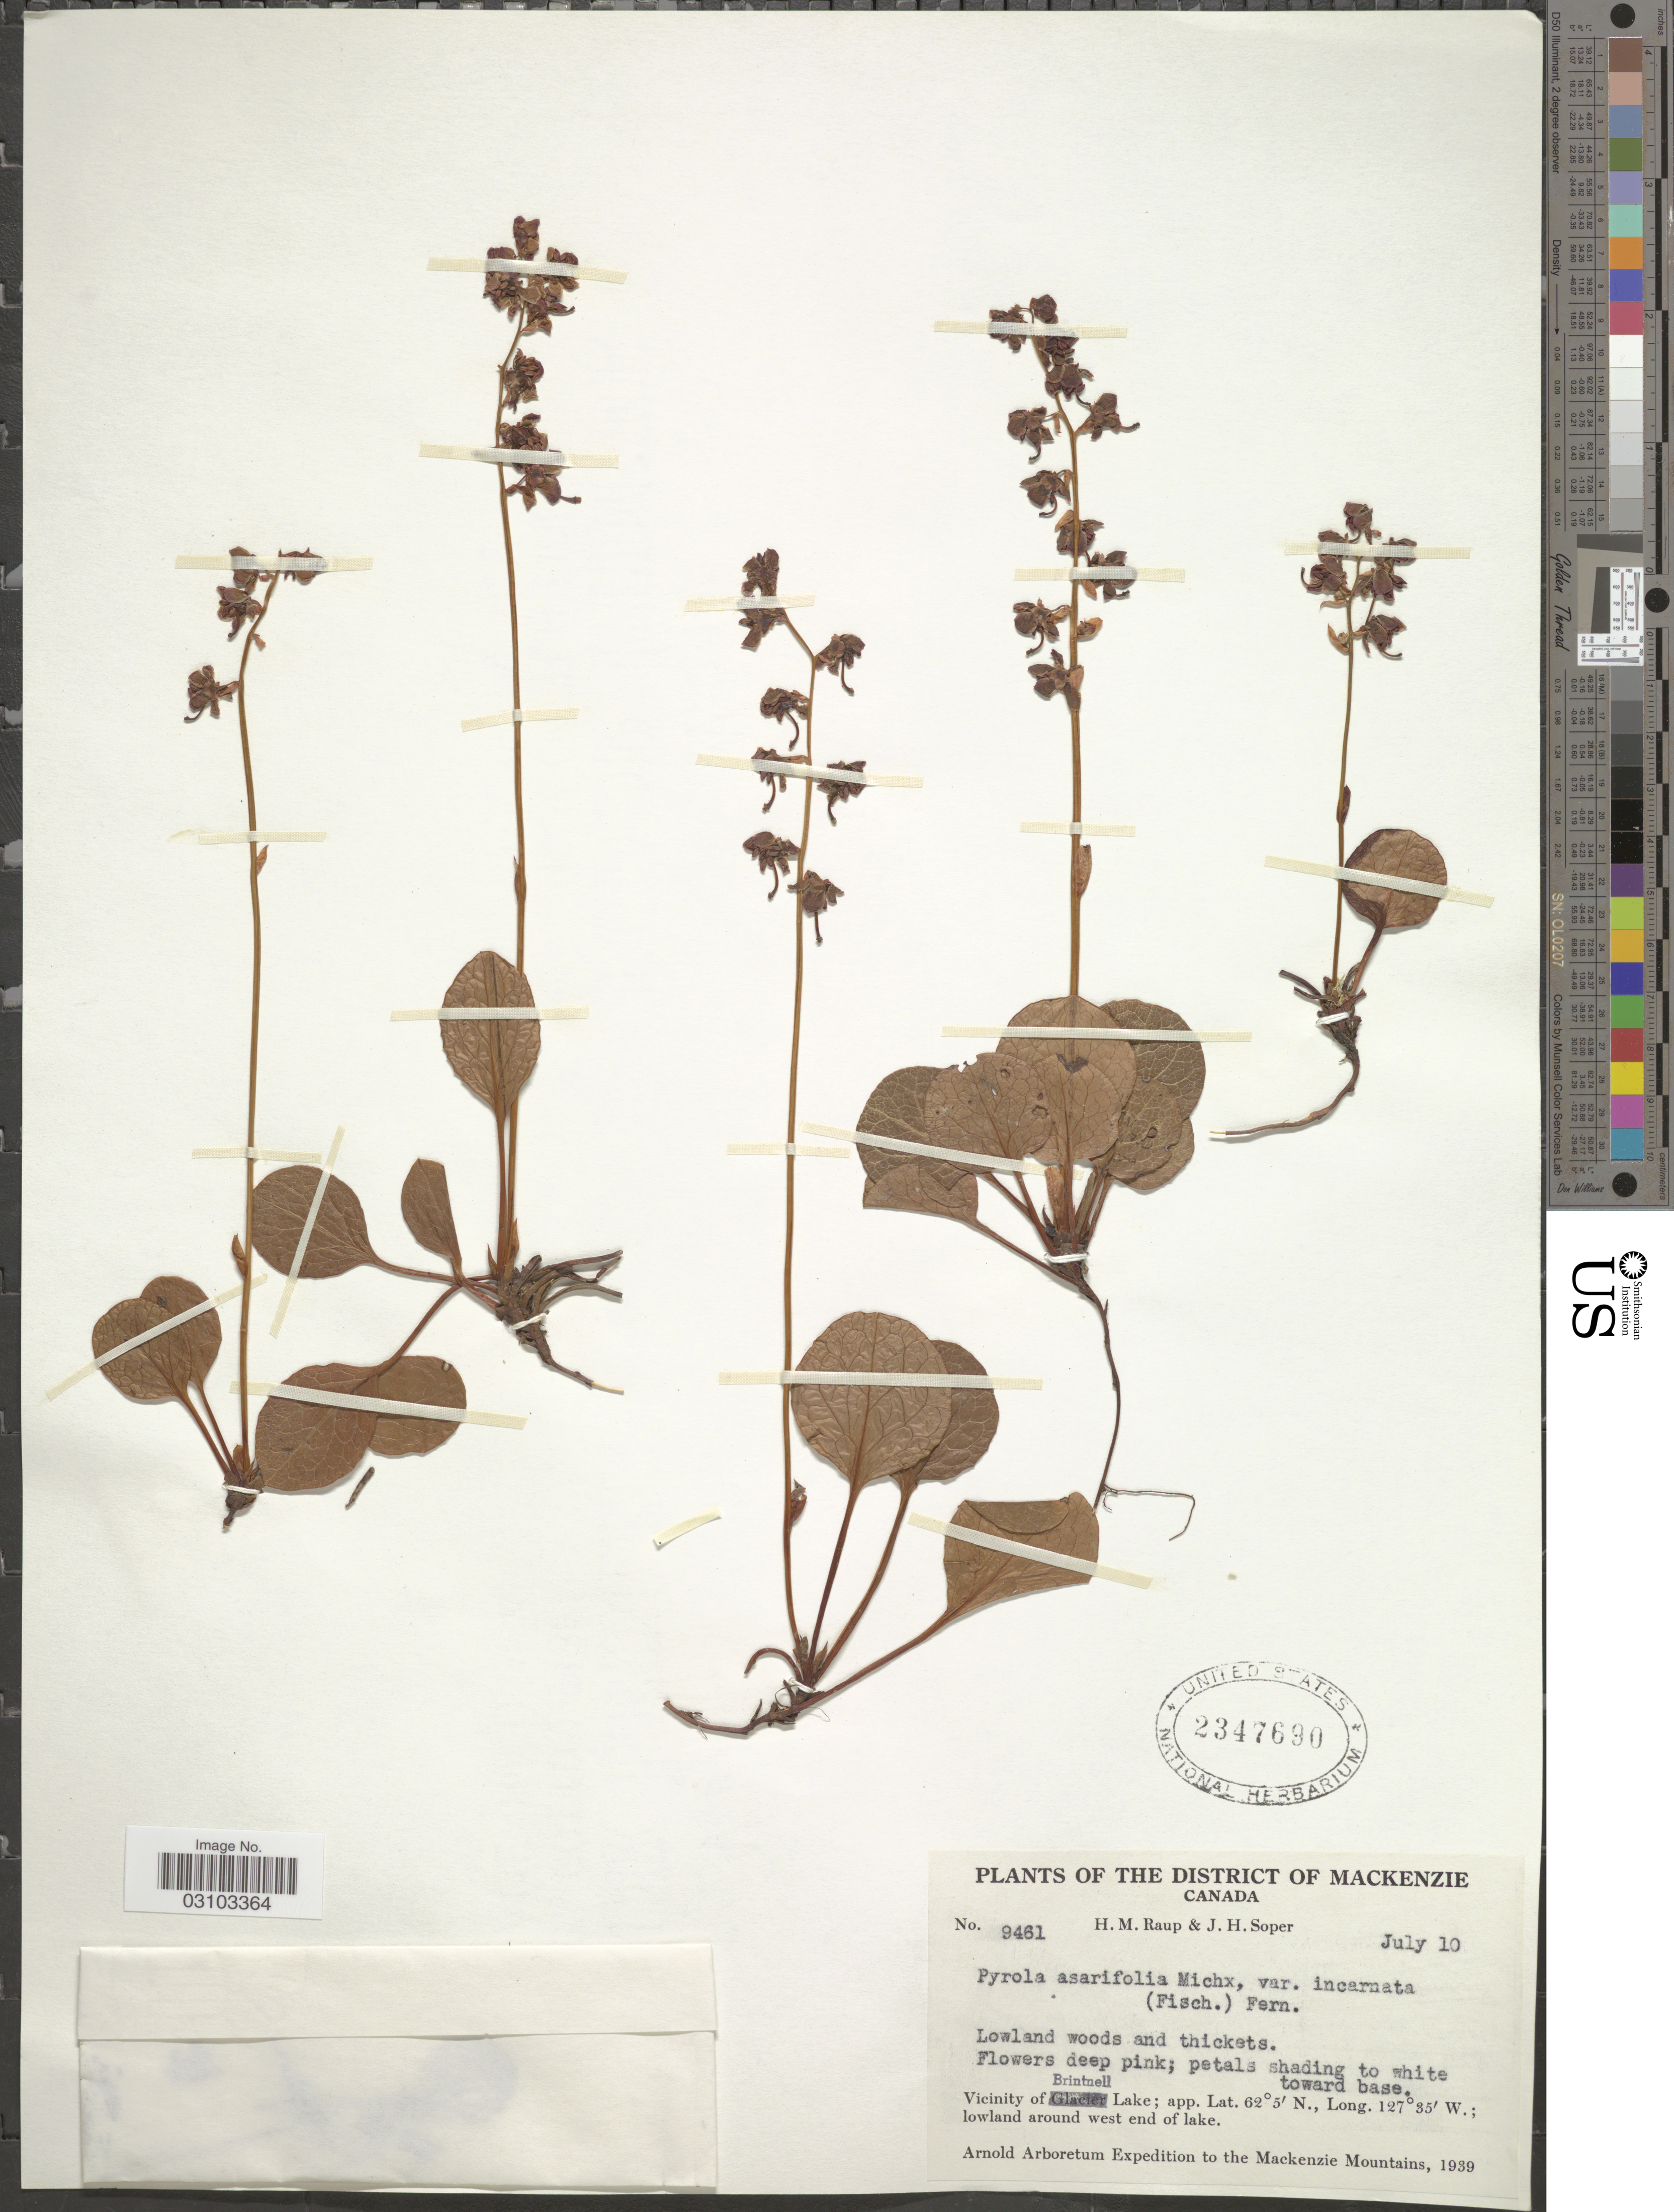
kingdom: Plantae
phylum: Tracheophyta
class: Magnoliopsida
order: Ericales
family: Ericaceae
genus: Pyrola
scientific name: Pyrola asarifolia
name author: Michx.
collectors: H. Raup & J. H. Soper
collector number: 9461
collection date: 1939-07-10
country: Canada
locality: The District of Mackenzie, Vicinity of Brintnell Lake; lowland around west end of lake. The Mackenzie Mountains.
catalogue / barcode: US 2347690